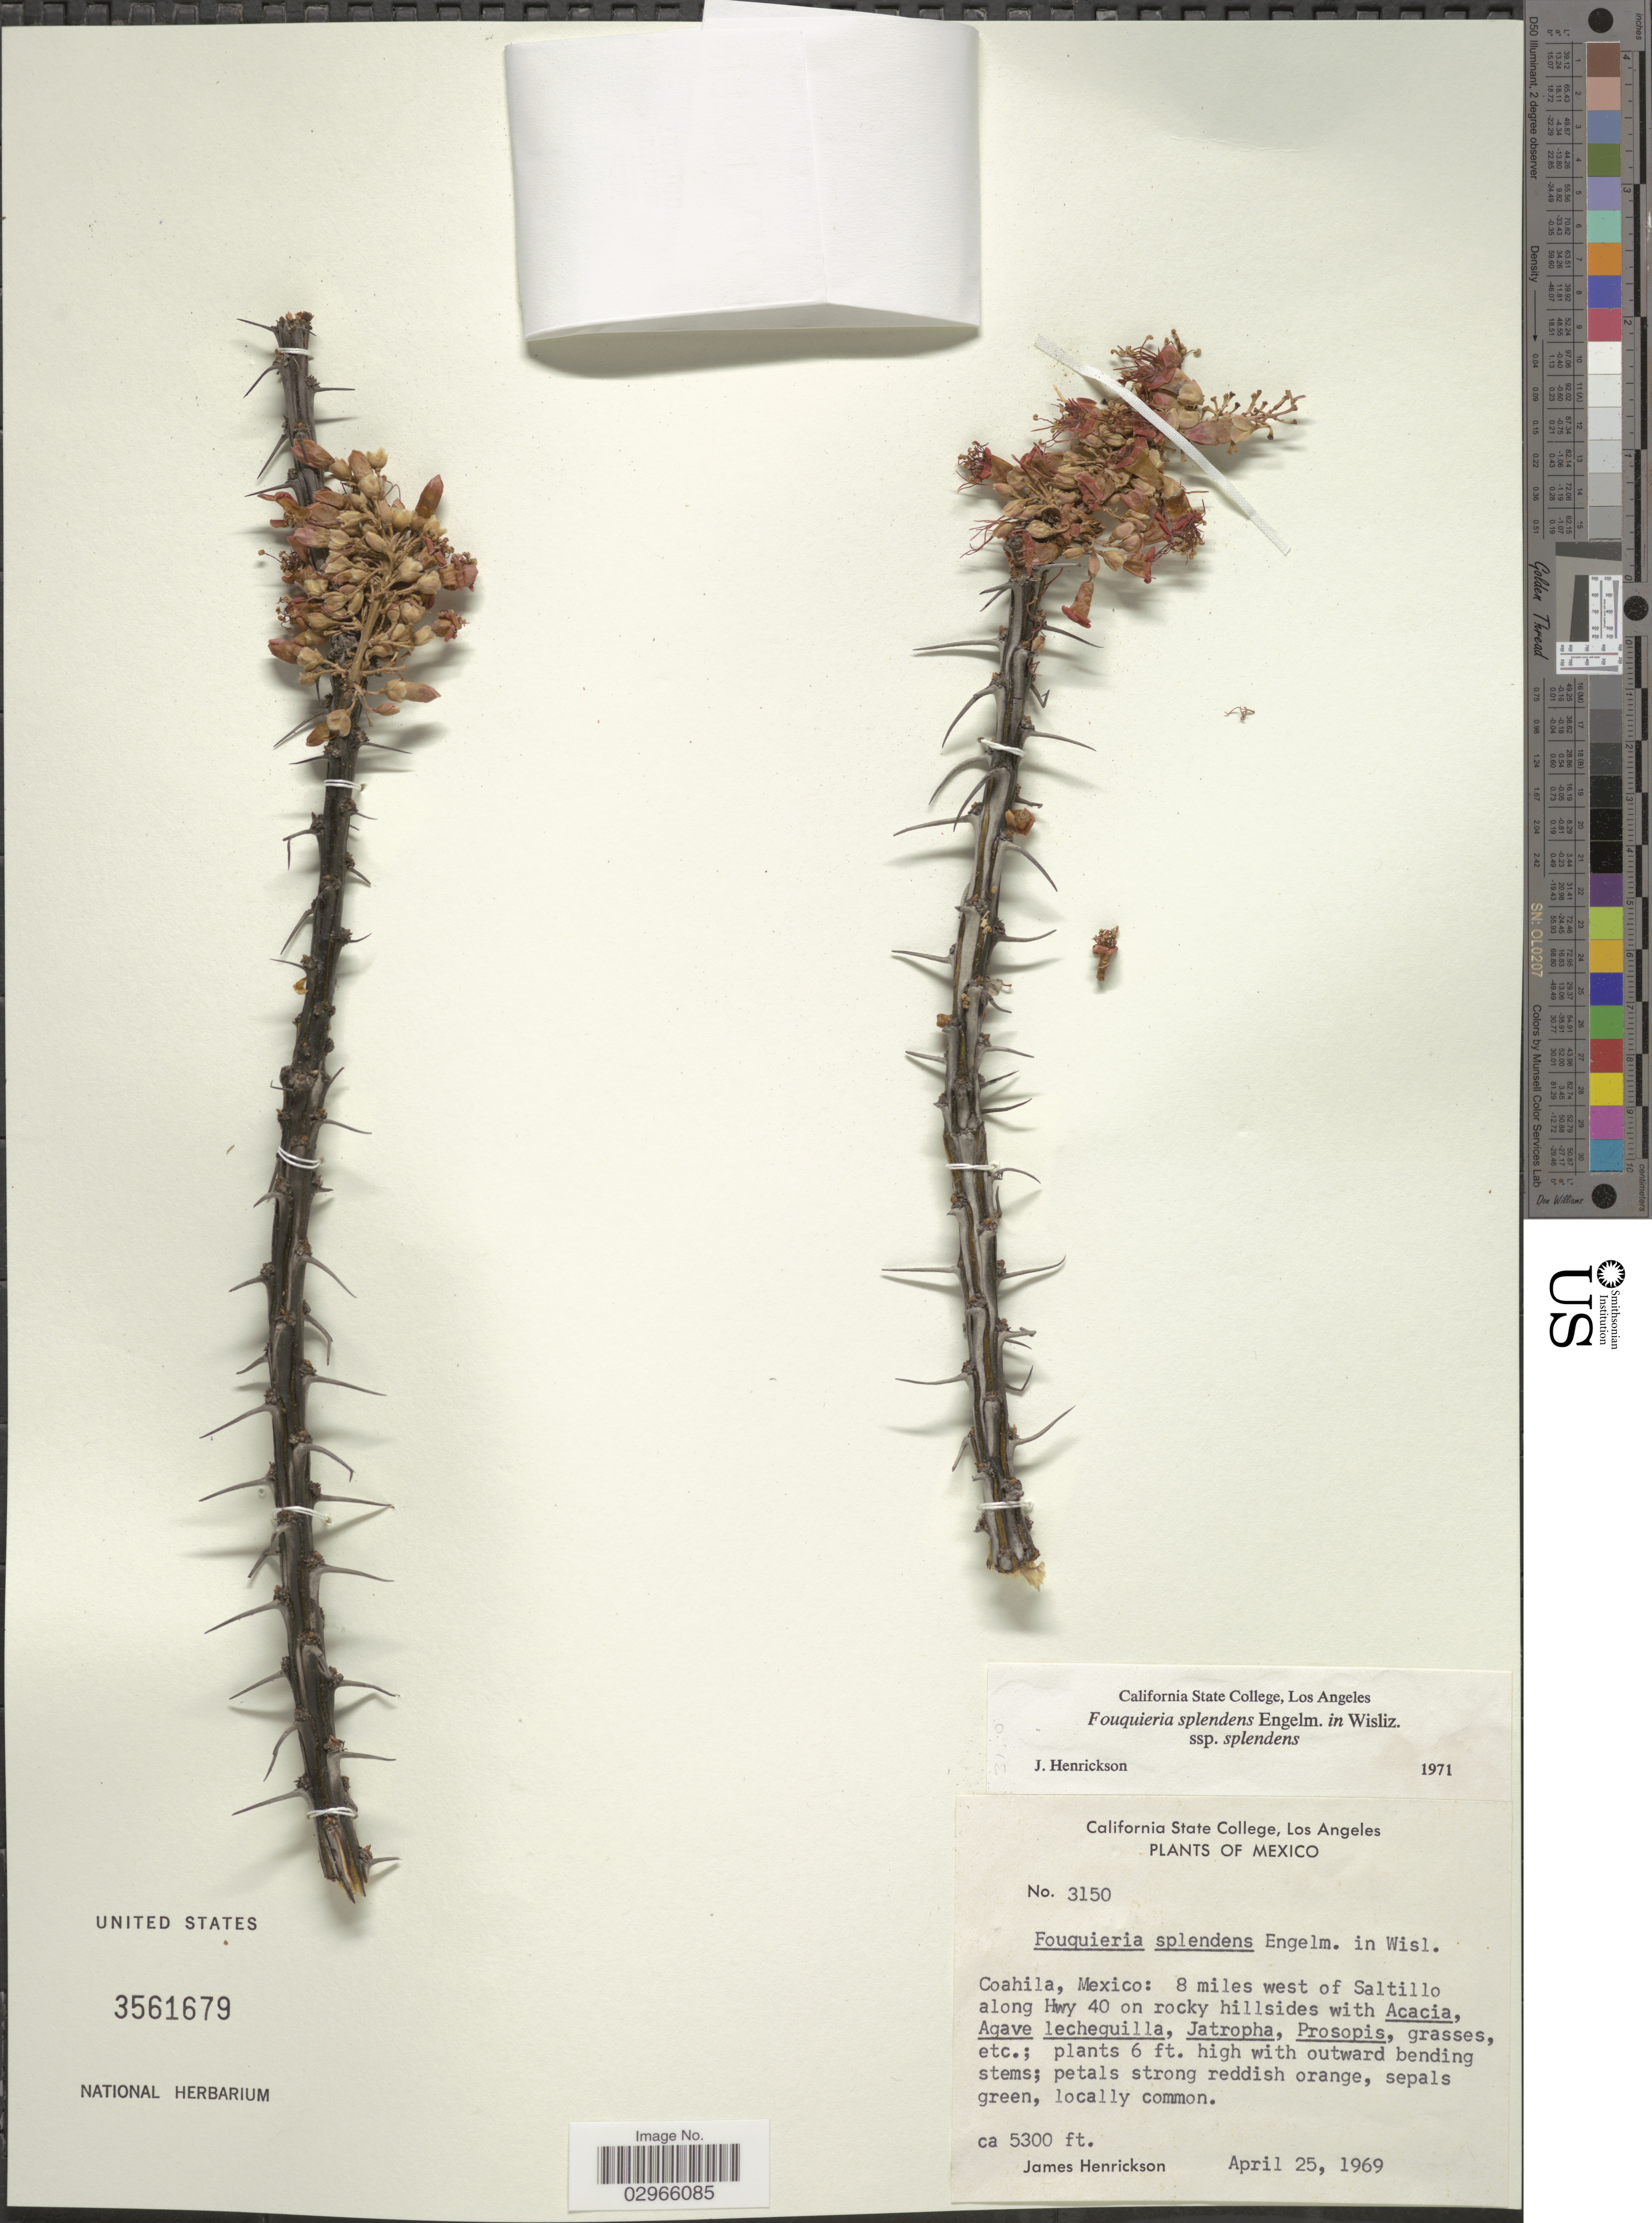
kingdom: Plantae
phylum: Tracheophyta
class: Magnoliopsida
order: Ericales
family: Fouquieriaceae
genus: Fouquieria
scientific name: Fouquieria splendens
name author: Engelm.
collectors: J. Henrickson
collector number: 3150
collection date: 1969-04-25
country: Mexico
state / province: Coahuila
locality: Coahila, Mexico: 8 miles west of Saltillo along Hwy 40.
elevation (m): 1615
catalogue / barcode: US 3561679